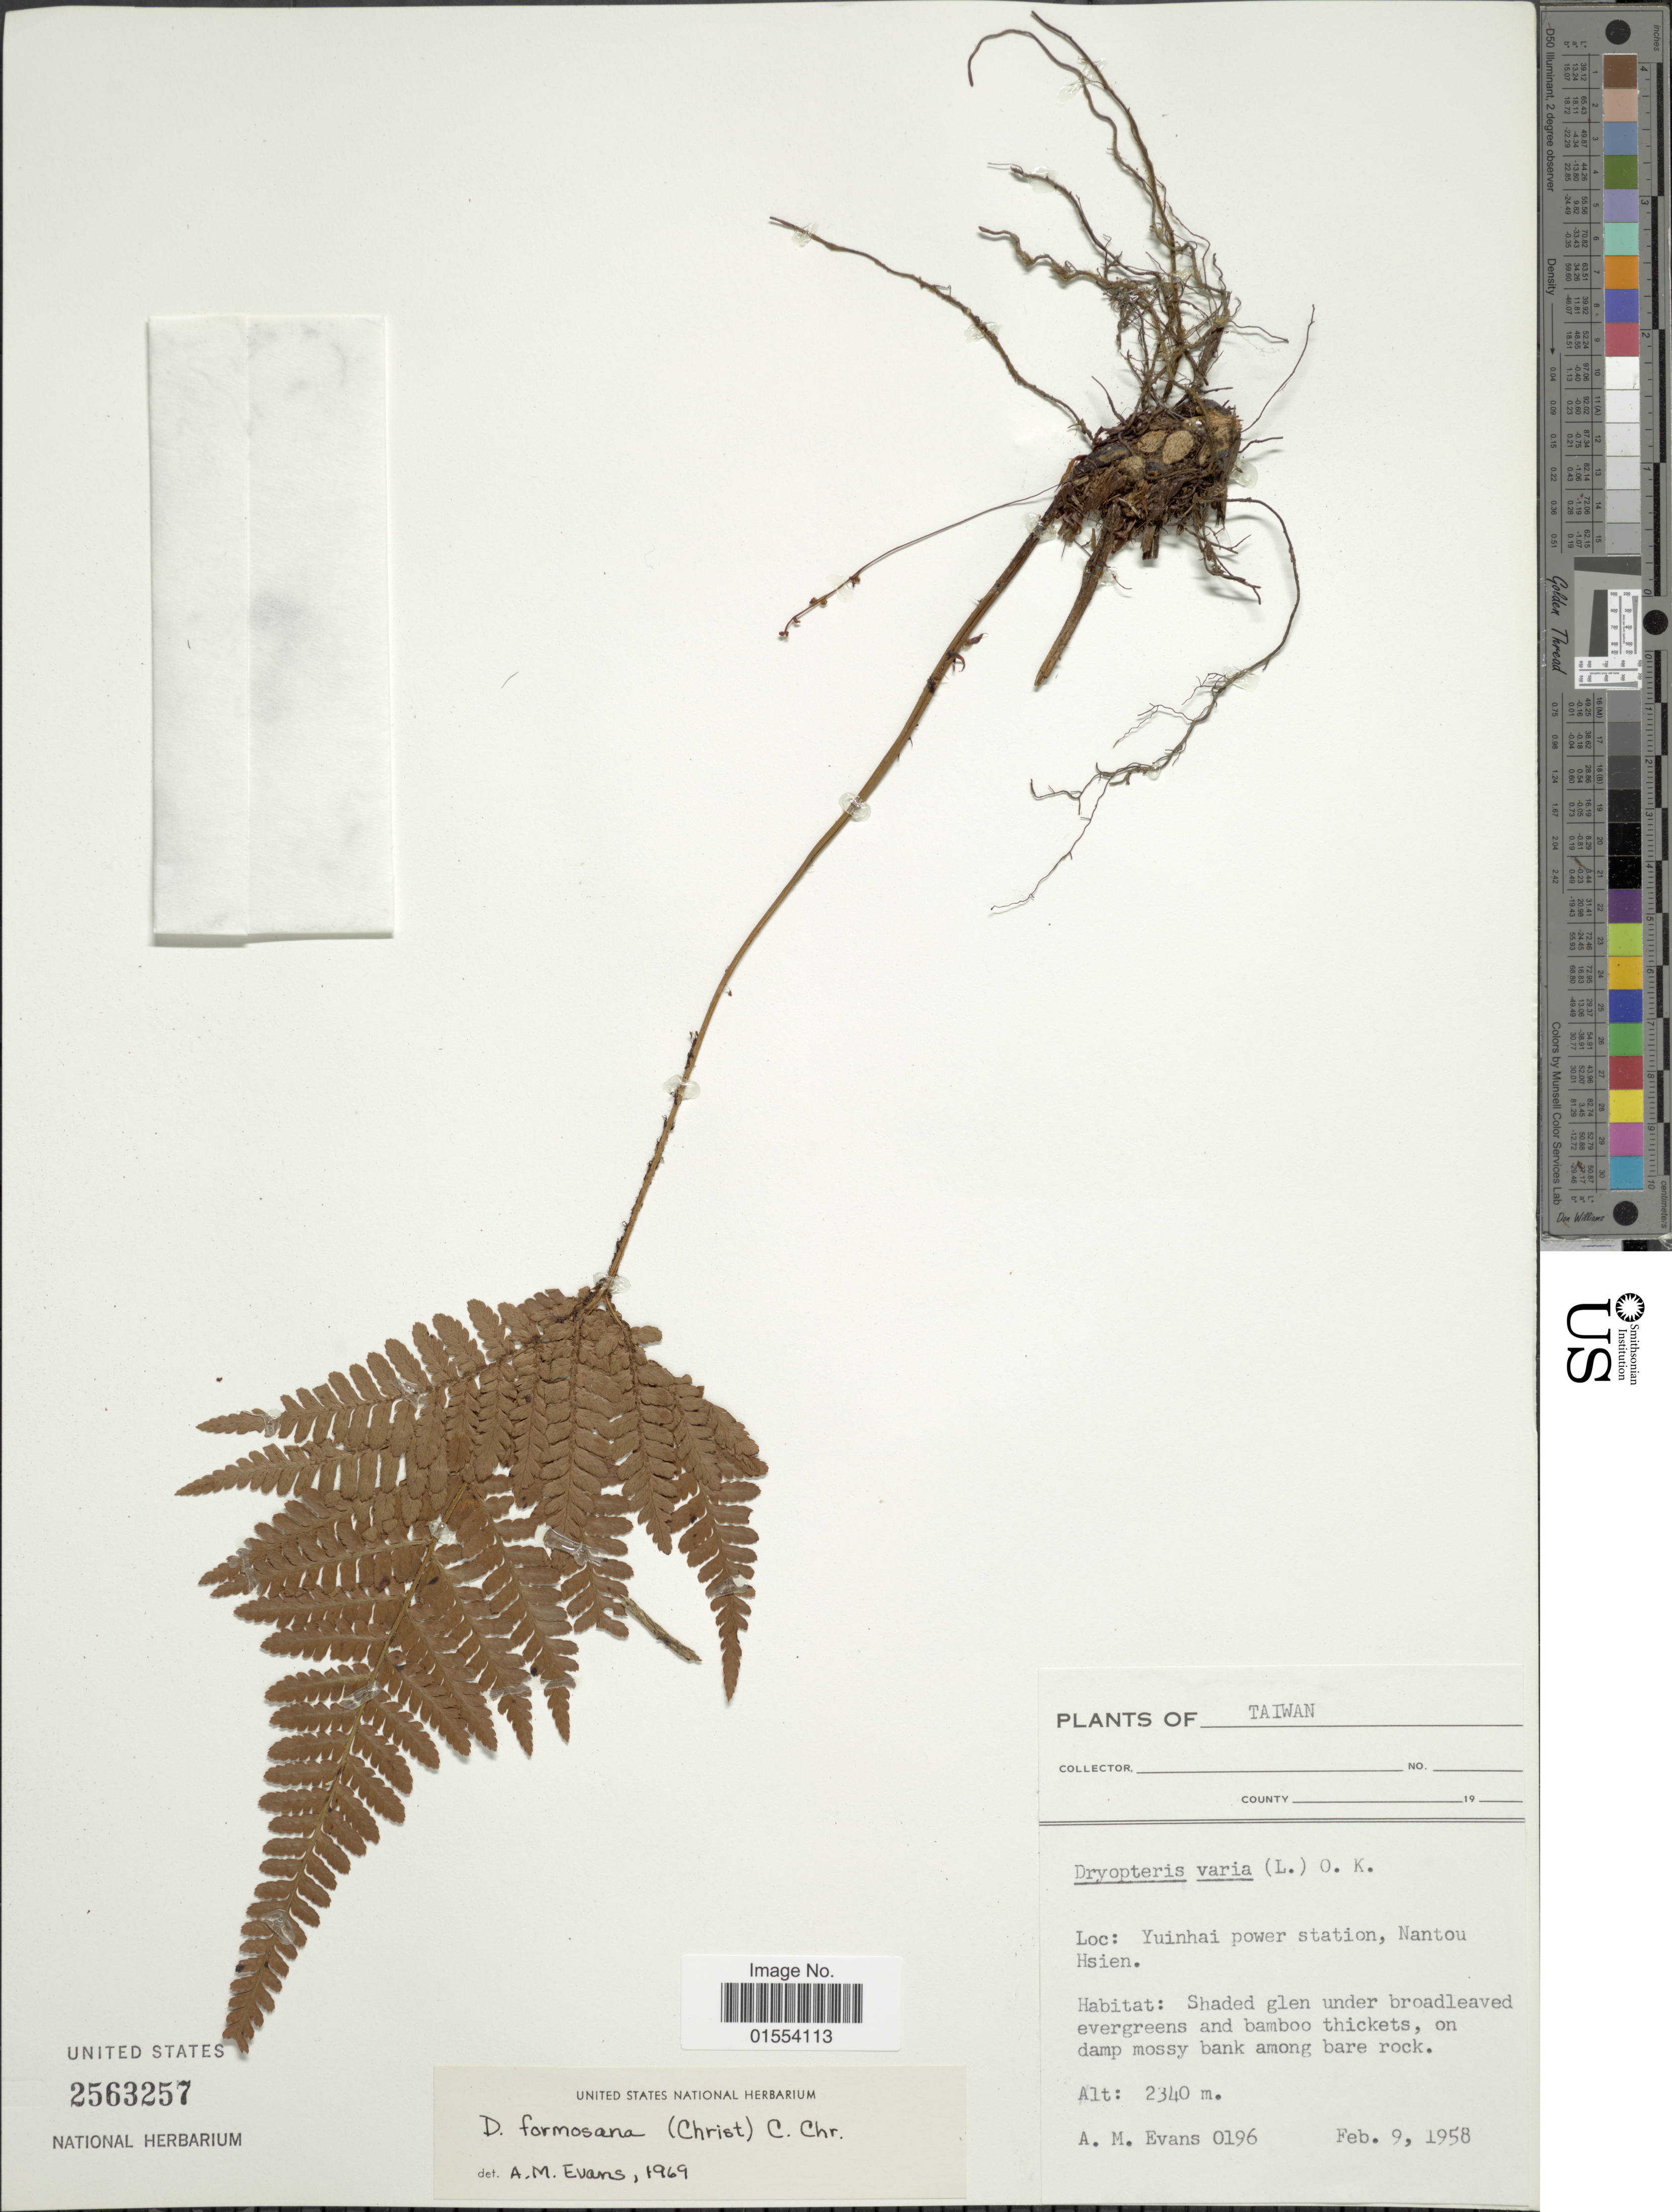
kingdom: Plantae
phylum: Tracheophyta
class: Polypodiopsida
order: Polypodiales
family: Dryopteridaceae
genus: Dryopteris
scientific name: Dryopteris formosana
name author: (Christ) C. Chr.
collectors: A. M. Evans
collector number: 0196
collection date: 1958-02-09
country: Taiwan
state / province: Nantou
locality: Yuinhai power station, Nantou Hsien.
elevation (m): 2340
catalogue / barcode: US 2563257